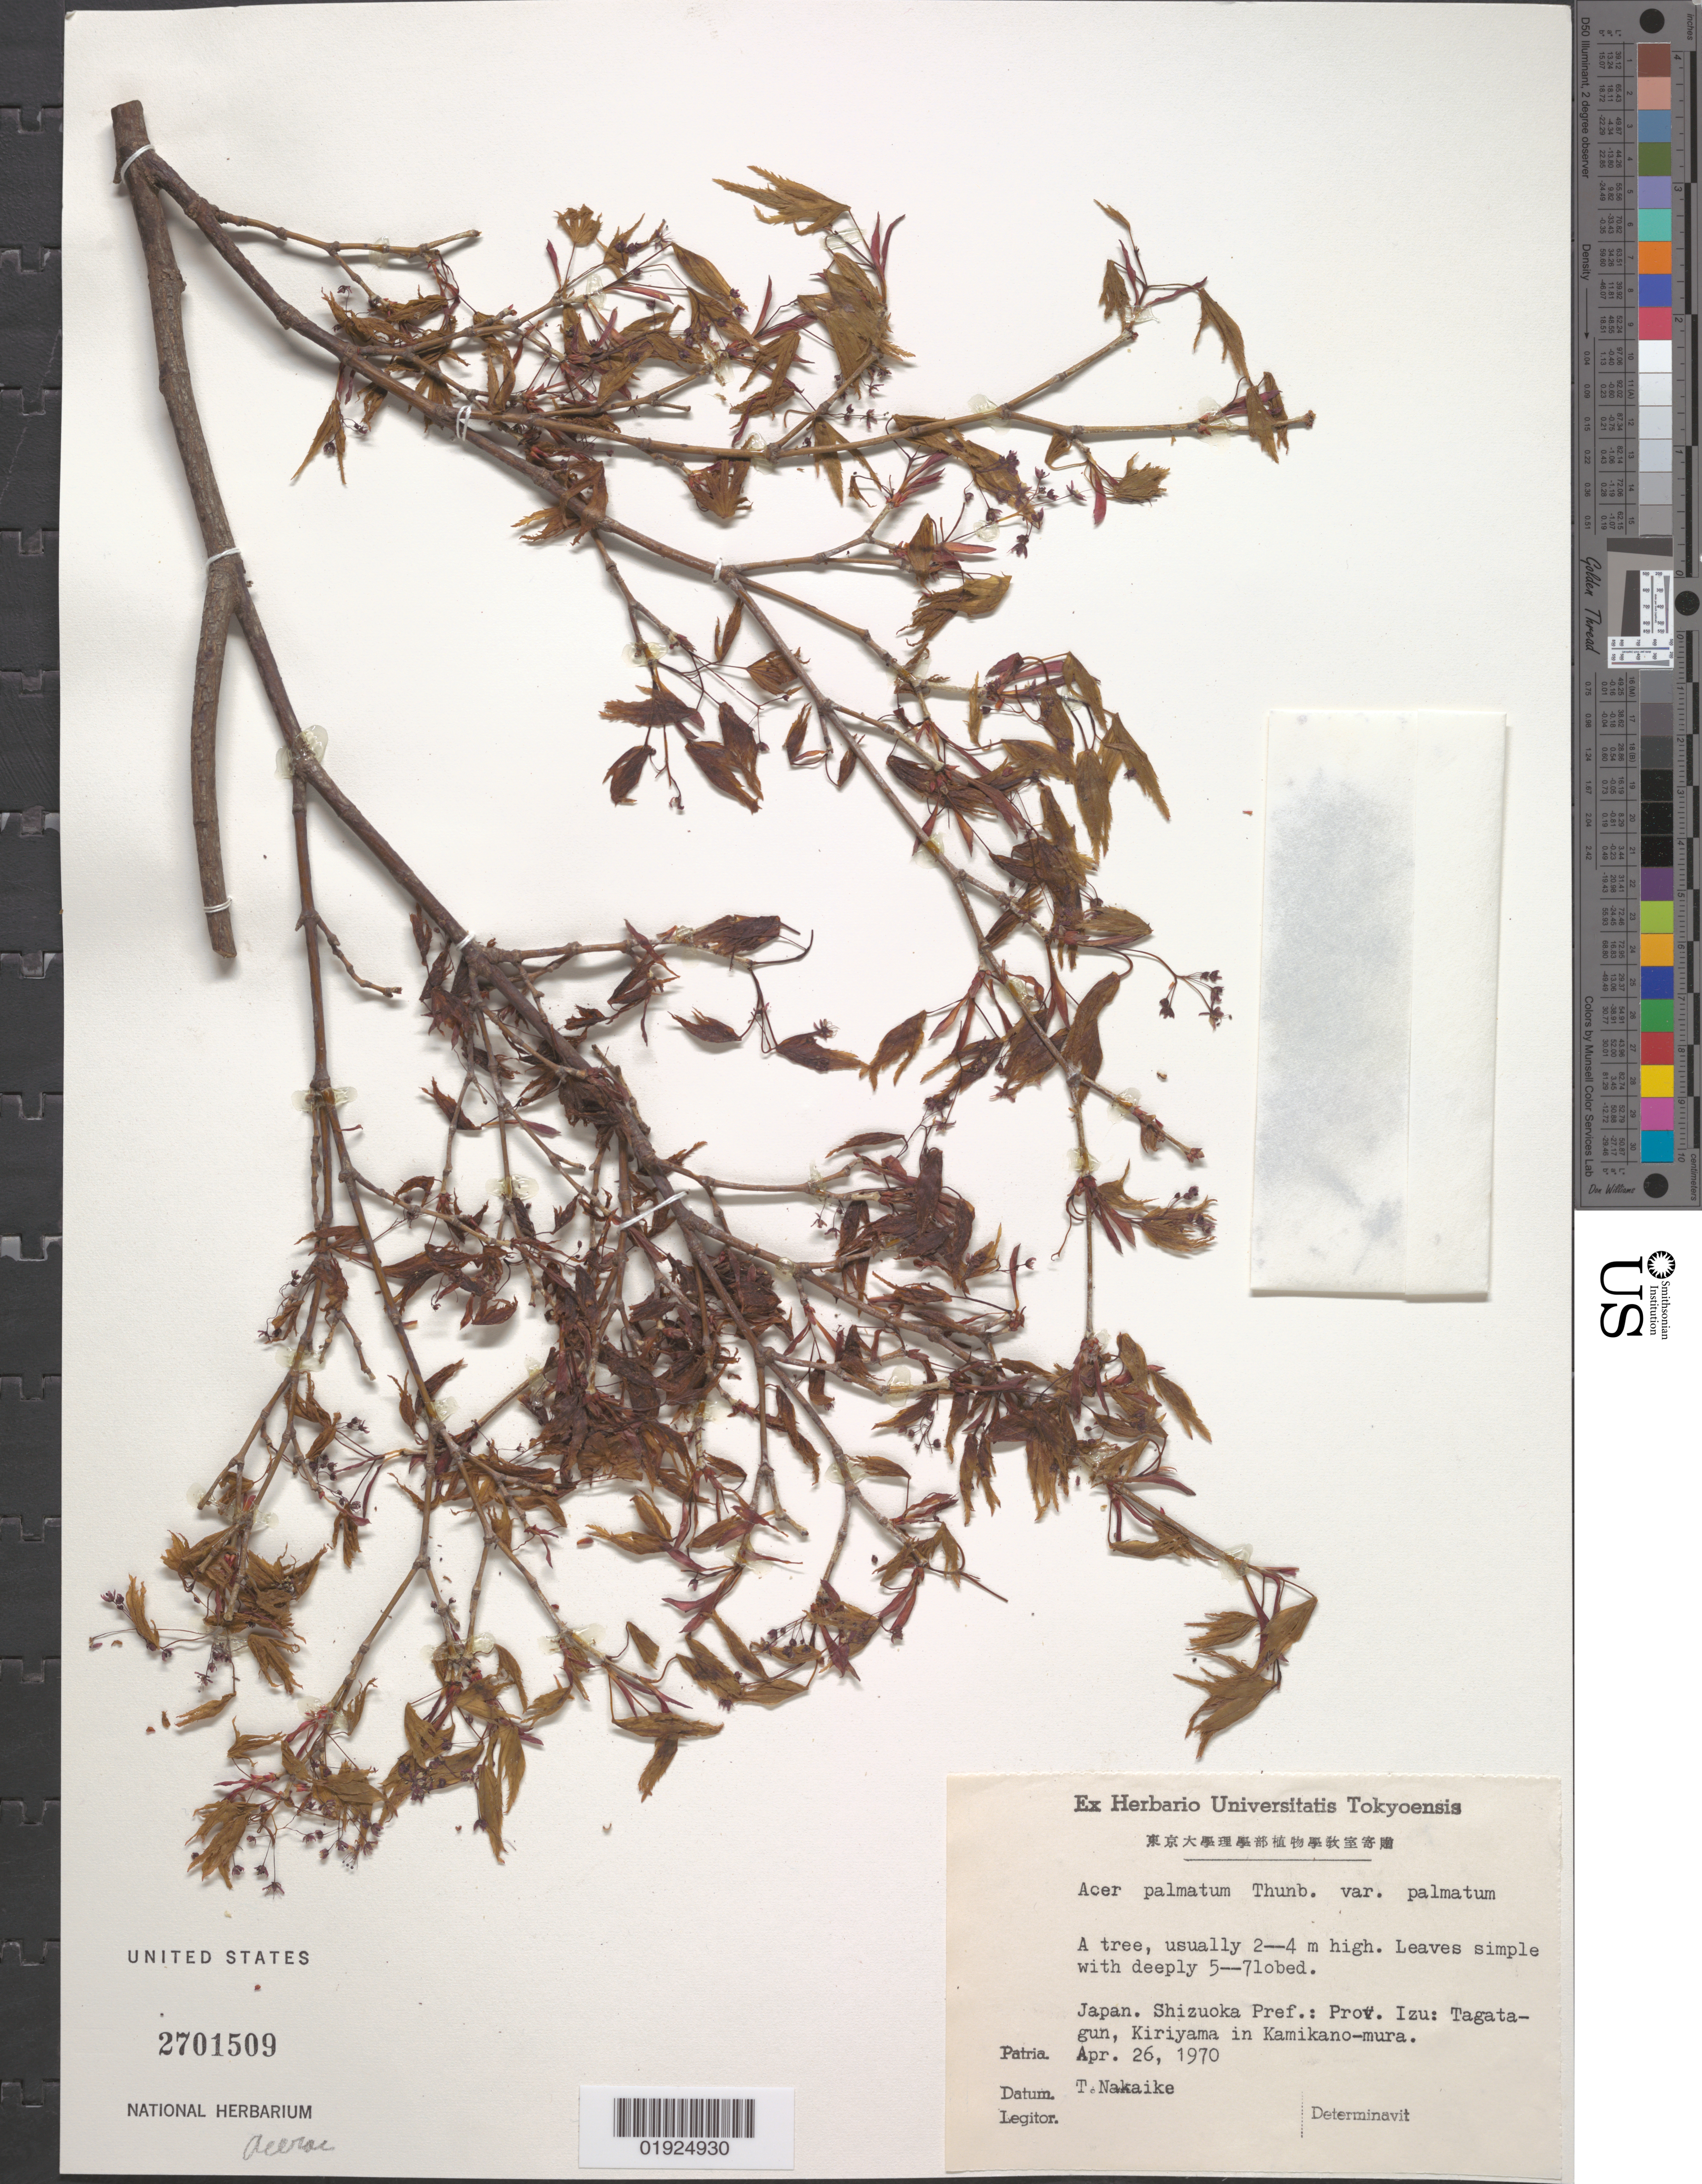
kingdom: Plantae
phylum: Tracheophyta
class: Magnoliopsida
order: Sapindales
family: Sapindaceae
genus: Acer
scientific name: Acer palmatum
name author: Thunb.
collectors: T. Nakaike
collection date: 1970-04-26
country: Japan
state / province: Sizuoka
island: Honshu I.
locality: Prov. Izu: Tagata-gun, Kiriyama in Kamikano-mura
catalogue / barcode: US 2701509